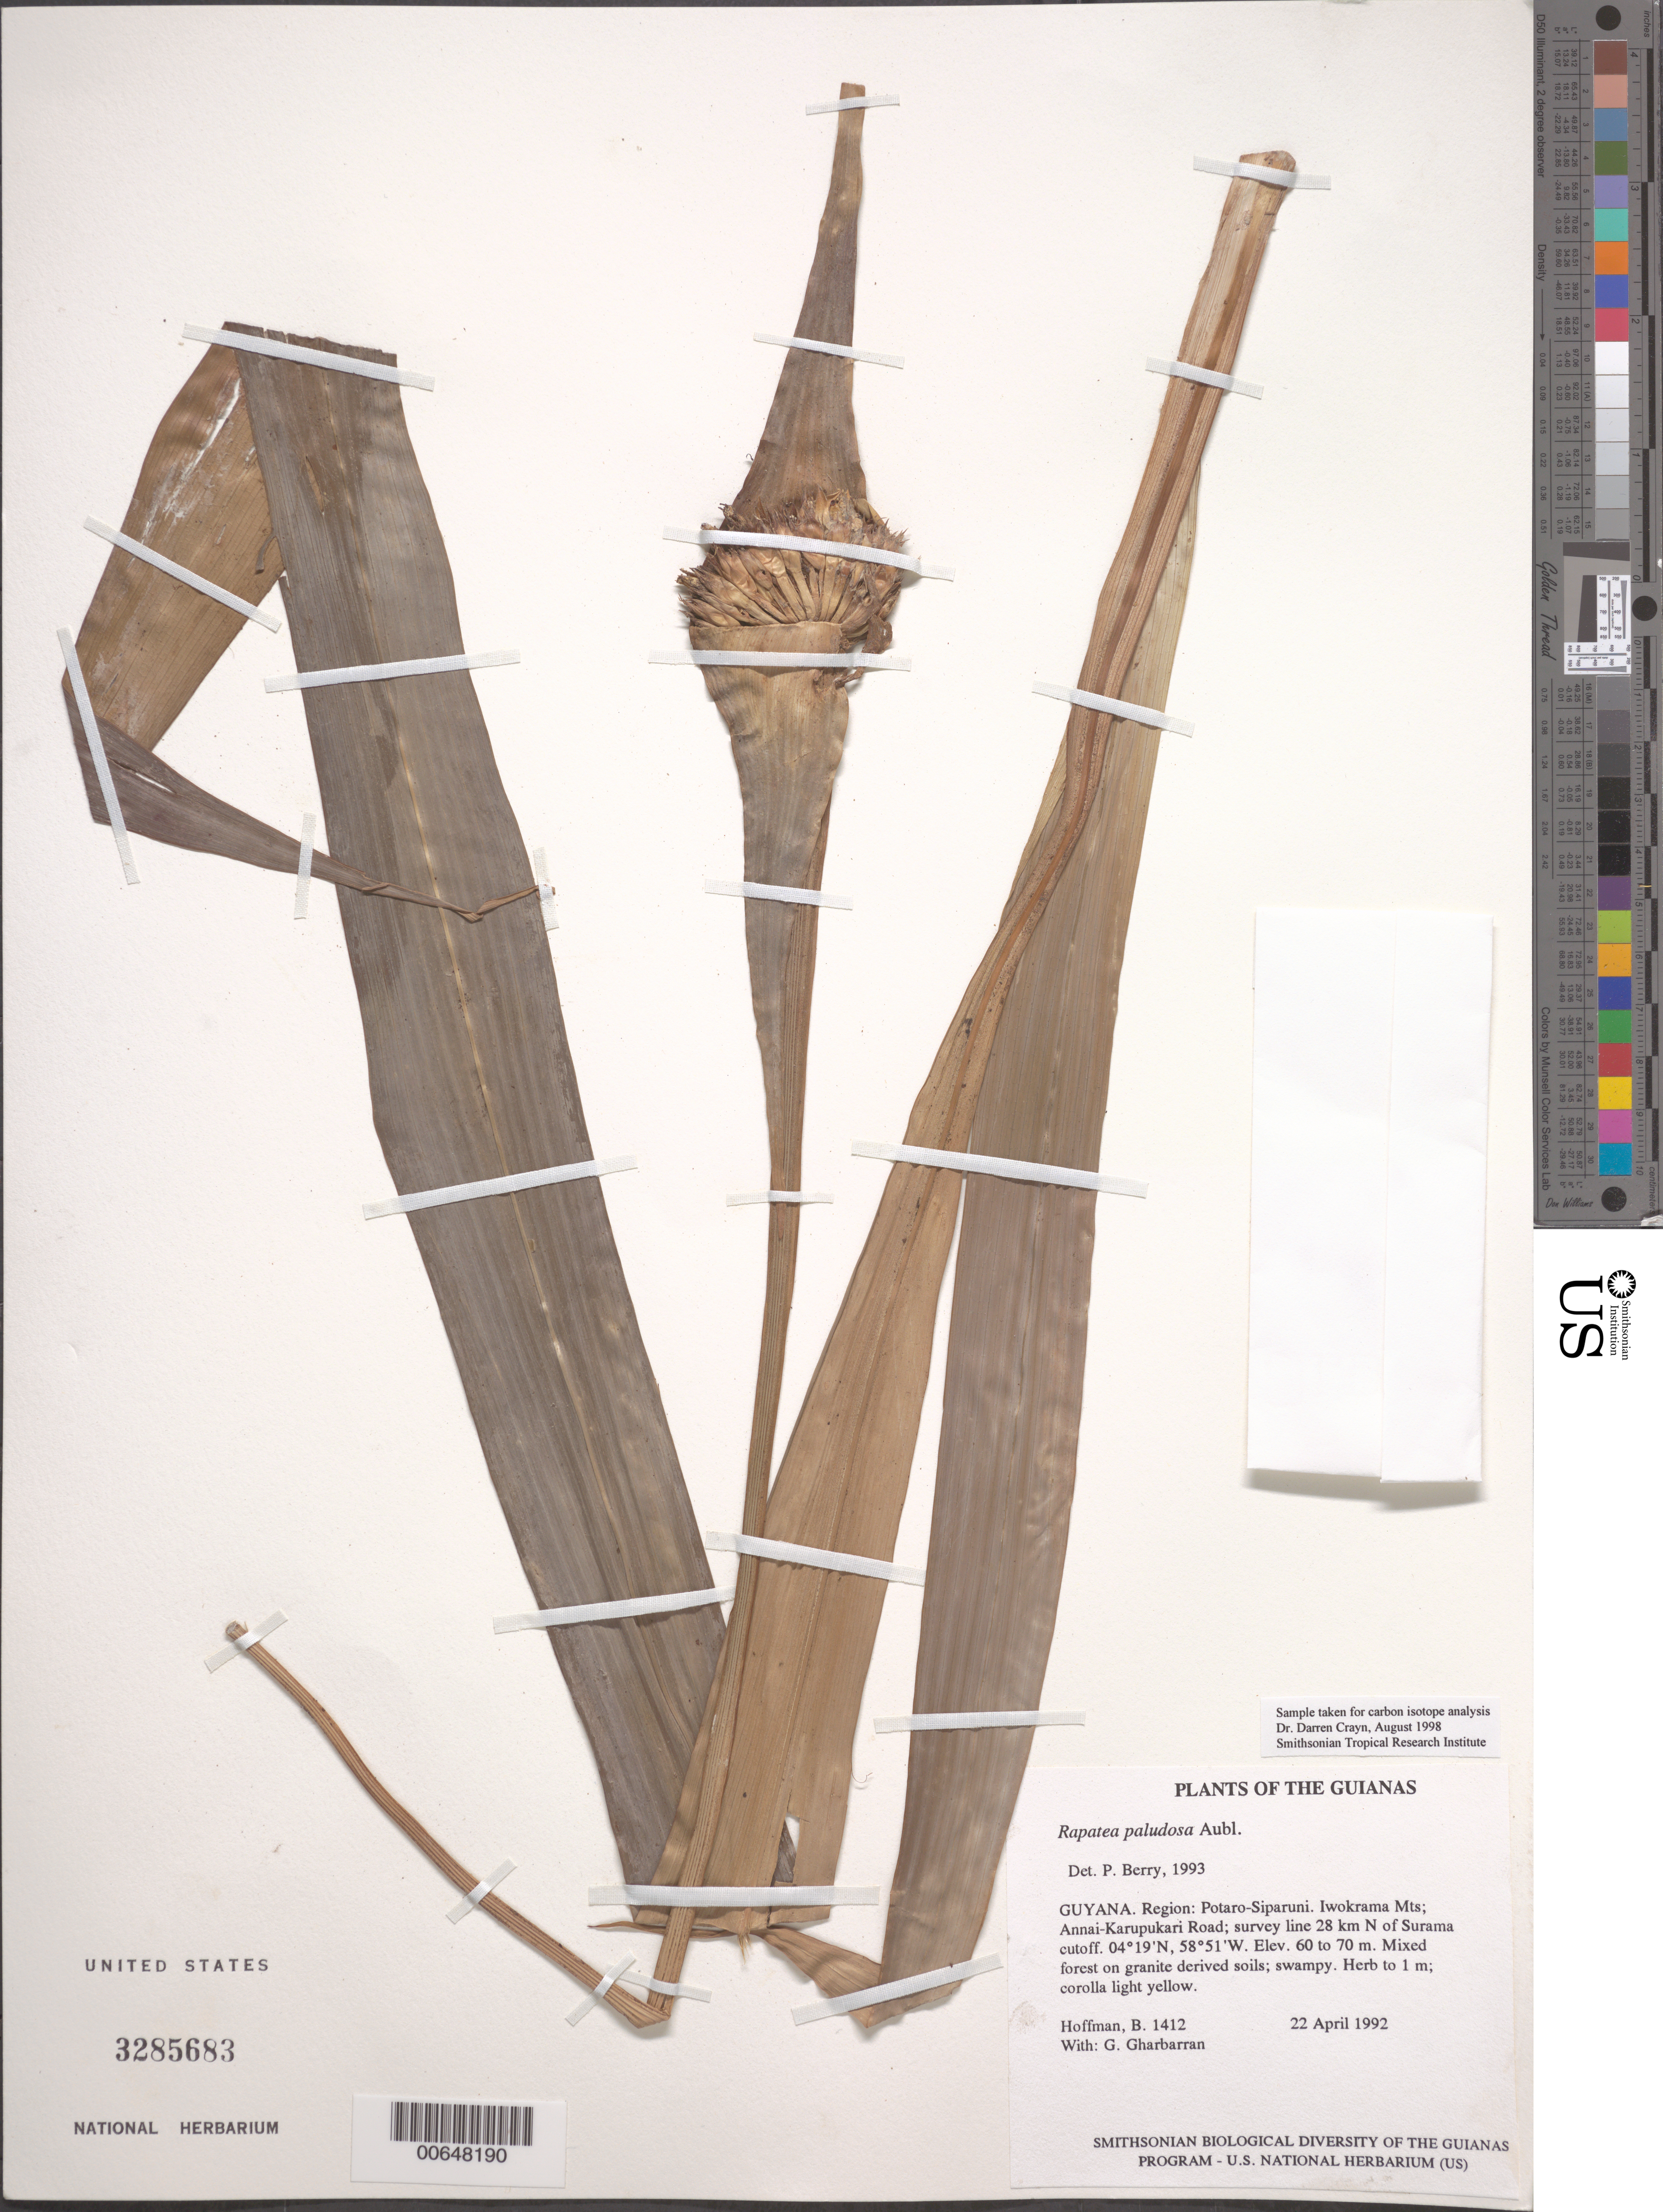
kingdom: Plantae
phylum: Tracheophyta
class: Liliopsida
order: Poales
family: Rapateaceae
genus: Rapatea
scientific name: Rapatea paludosa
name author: Aubl.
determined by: Berry, P. E., (WIS), University of Wisconsin - Madison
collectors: B. Hoffman & G. Gharbarran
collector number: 1412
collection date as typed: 22 April 1992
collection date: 1992-04-22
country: Guyana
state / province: Potaro-Siparuni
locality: Iwokrama Mts; Annai-Karupukari Road; survey line 28 km N of Surama cutoff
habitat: Mixed forest on granite derived soils; swampy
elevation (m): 60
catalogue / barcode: US 3285683